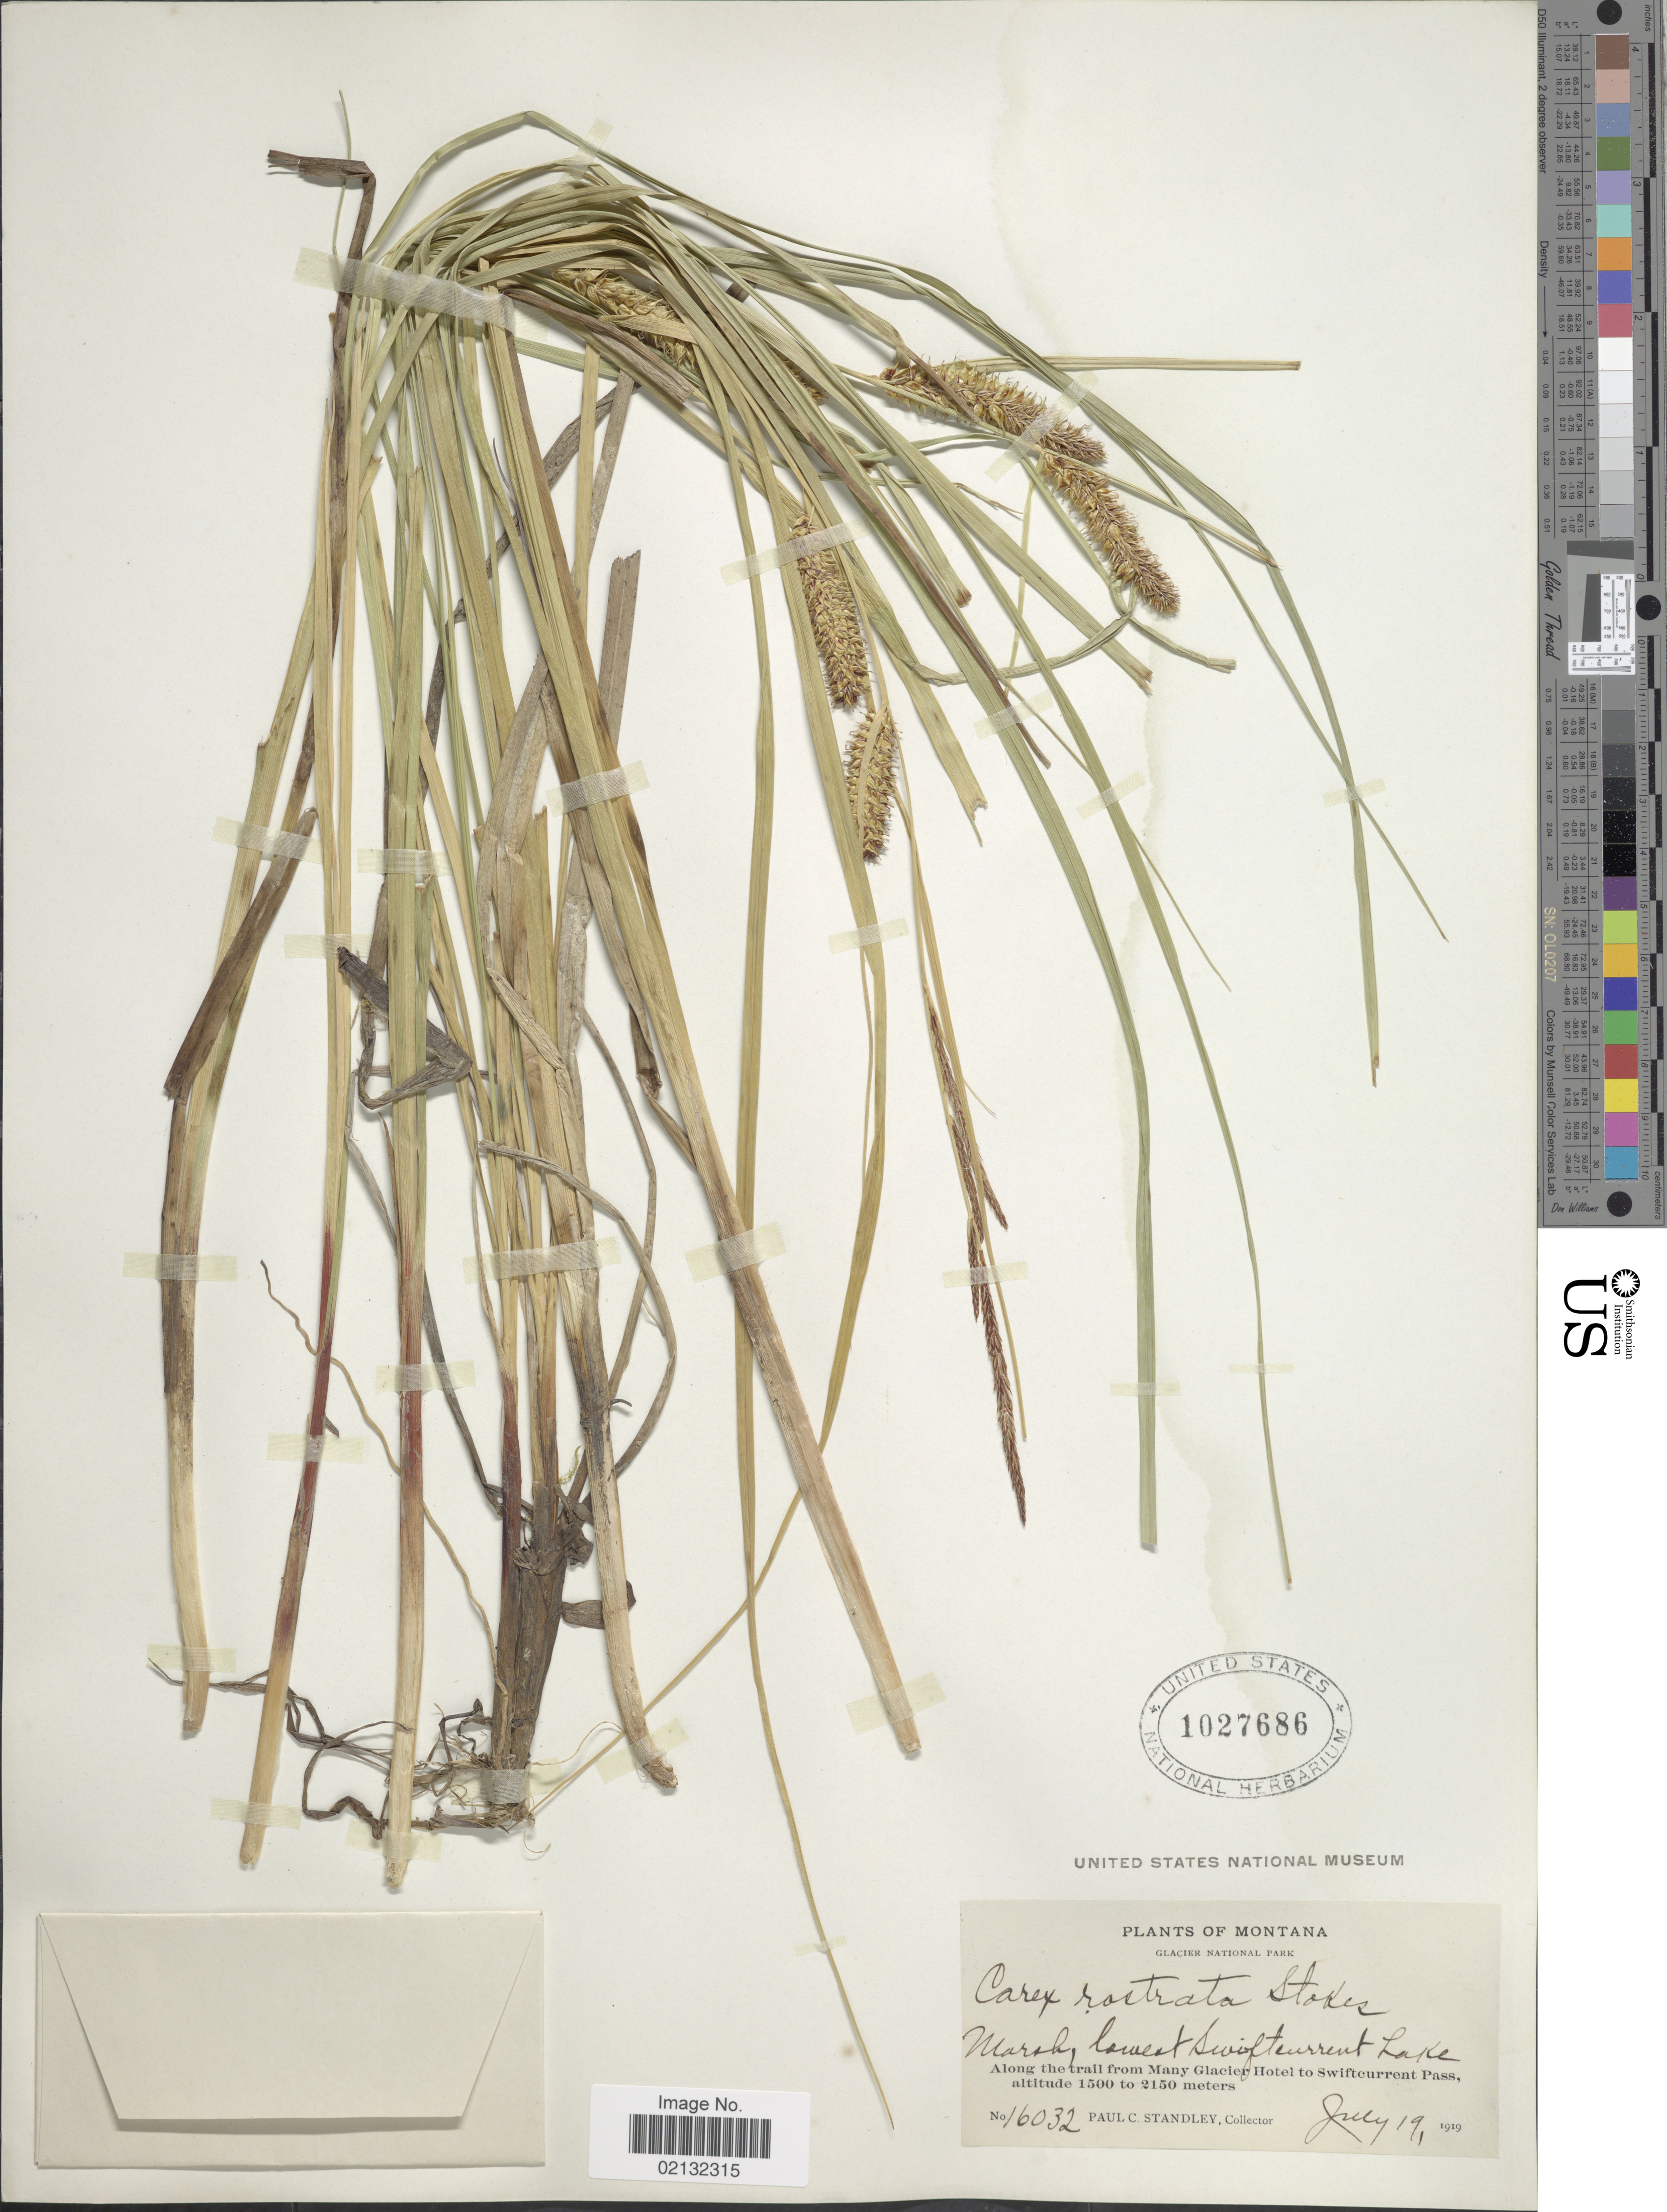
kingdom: Plantae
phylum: Tracheophyta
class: Liliopsida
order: Poales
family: Cyperaceae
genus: Carex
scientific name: Carex rostrata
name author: Stokes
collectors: P. C. Standley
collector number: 16032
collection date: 1919-07-19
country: United States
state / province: Montana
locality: Lowest Swiftcurrent Lake, along the trail from Many Glacier Hotel to Swiftcurrent Pass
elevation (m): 1500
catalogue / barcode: US 1027686